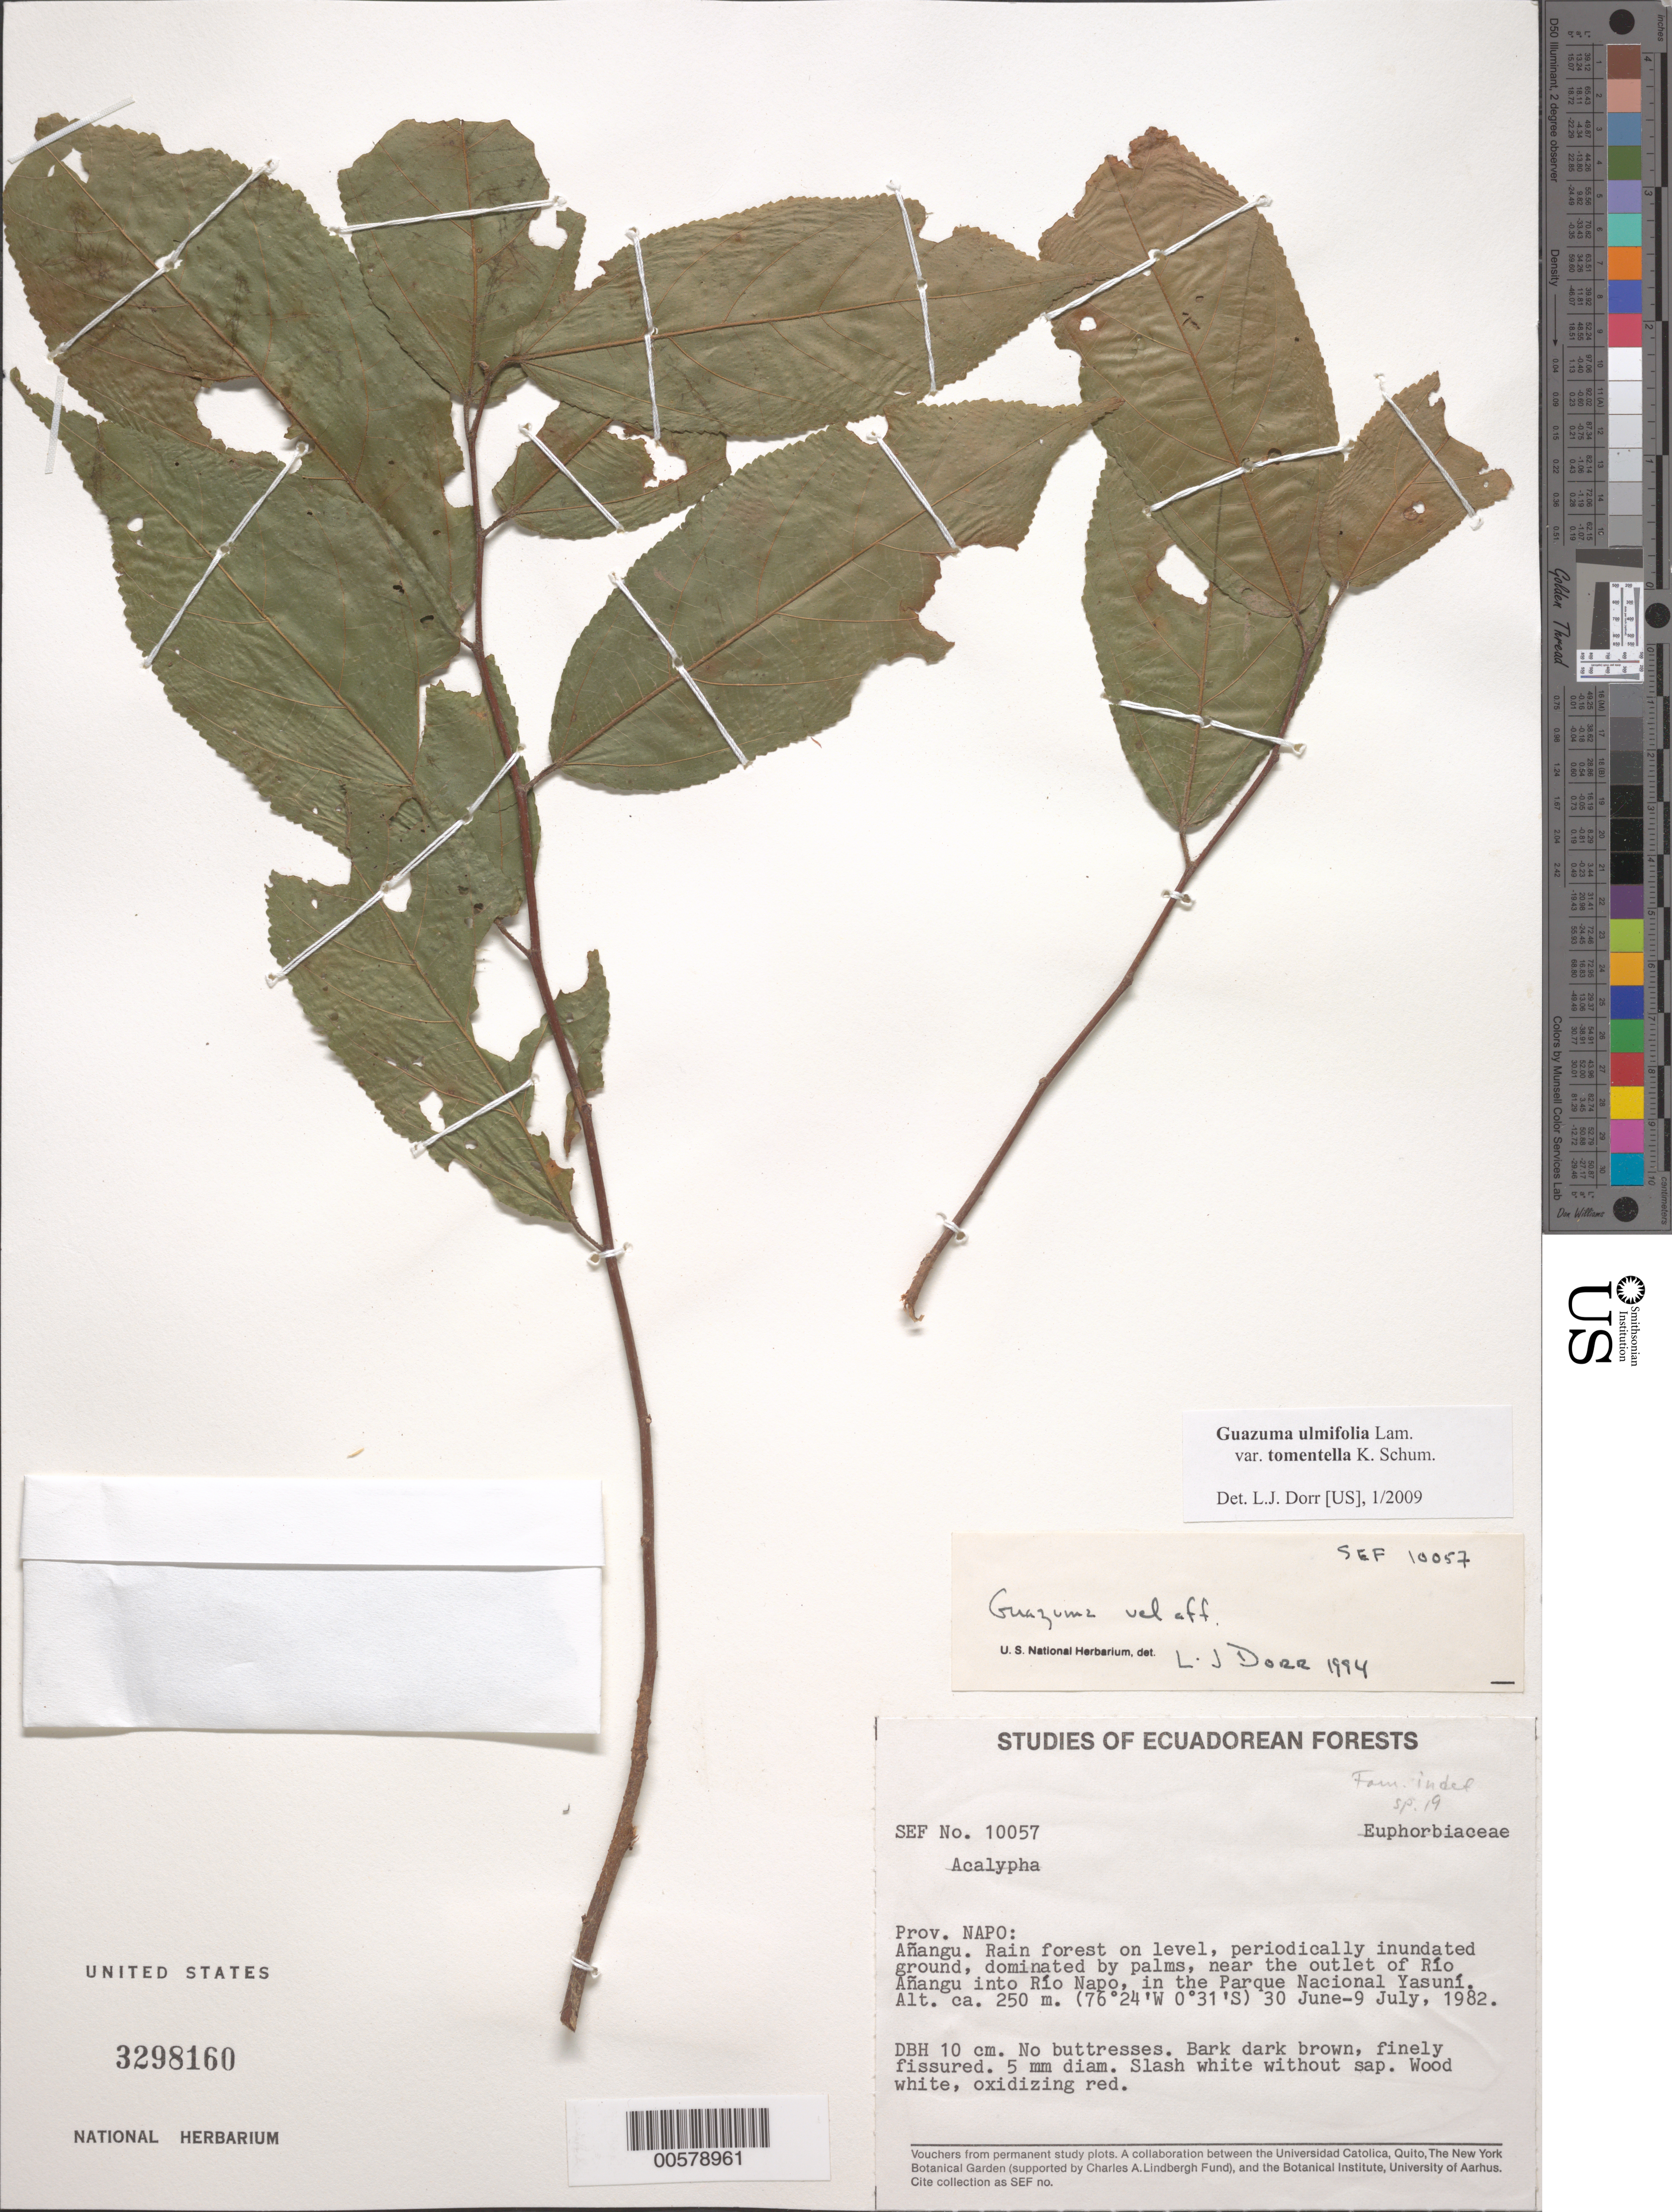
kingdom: Plantae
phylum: Tracheophyta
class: Magnoliopsida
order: Malvales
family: Malvaceae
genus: Guazuma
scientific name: Guazuma crinita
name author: Mart.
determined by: Thomsen, K.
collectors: SEF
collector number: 10057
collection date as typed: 30 Jun 1982 to 09 Jul 1982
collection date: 1982-06-30/1982-07-09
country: Ecuador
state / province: Napo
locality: Añangu, near outlet of Río Añangu into Río Napo, in Parque Nacional Yasuní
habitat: Rain forest on level periodically inundated ground dominated by palms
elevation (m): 260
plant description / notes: NY, QCA, US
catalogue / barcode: US 3298160